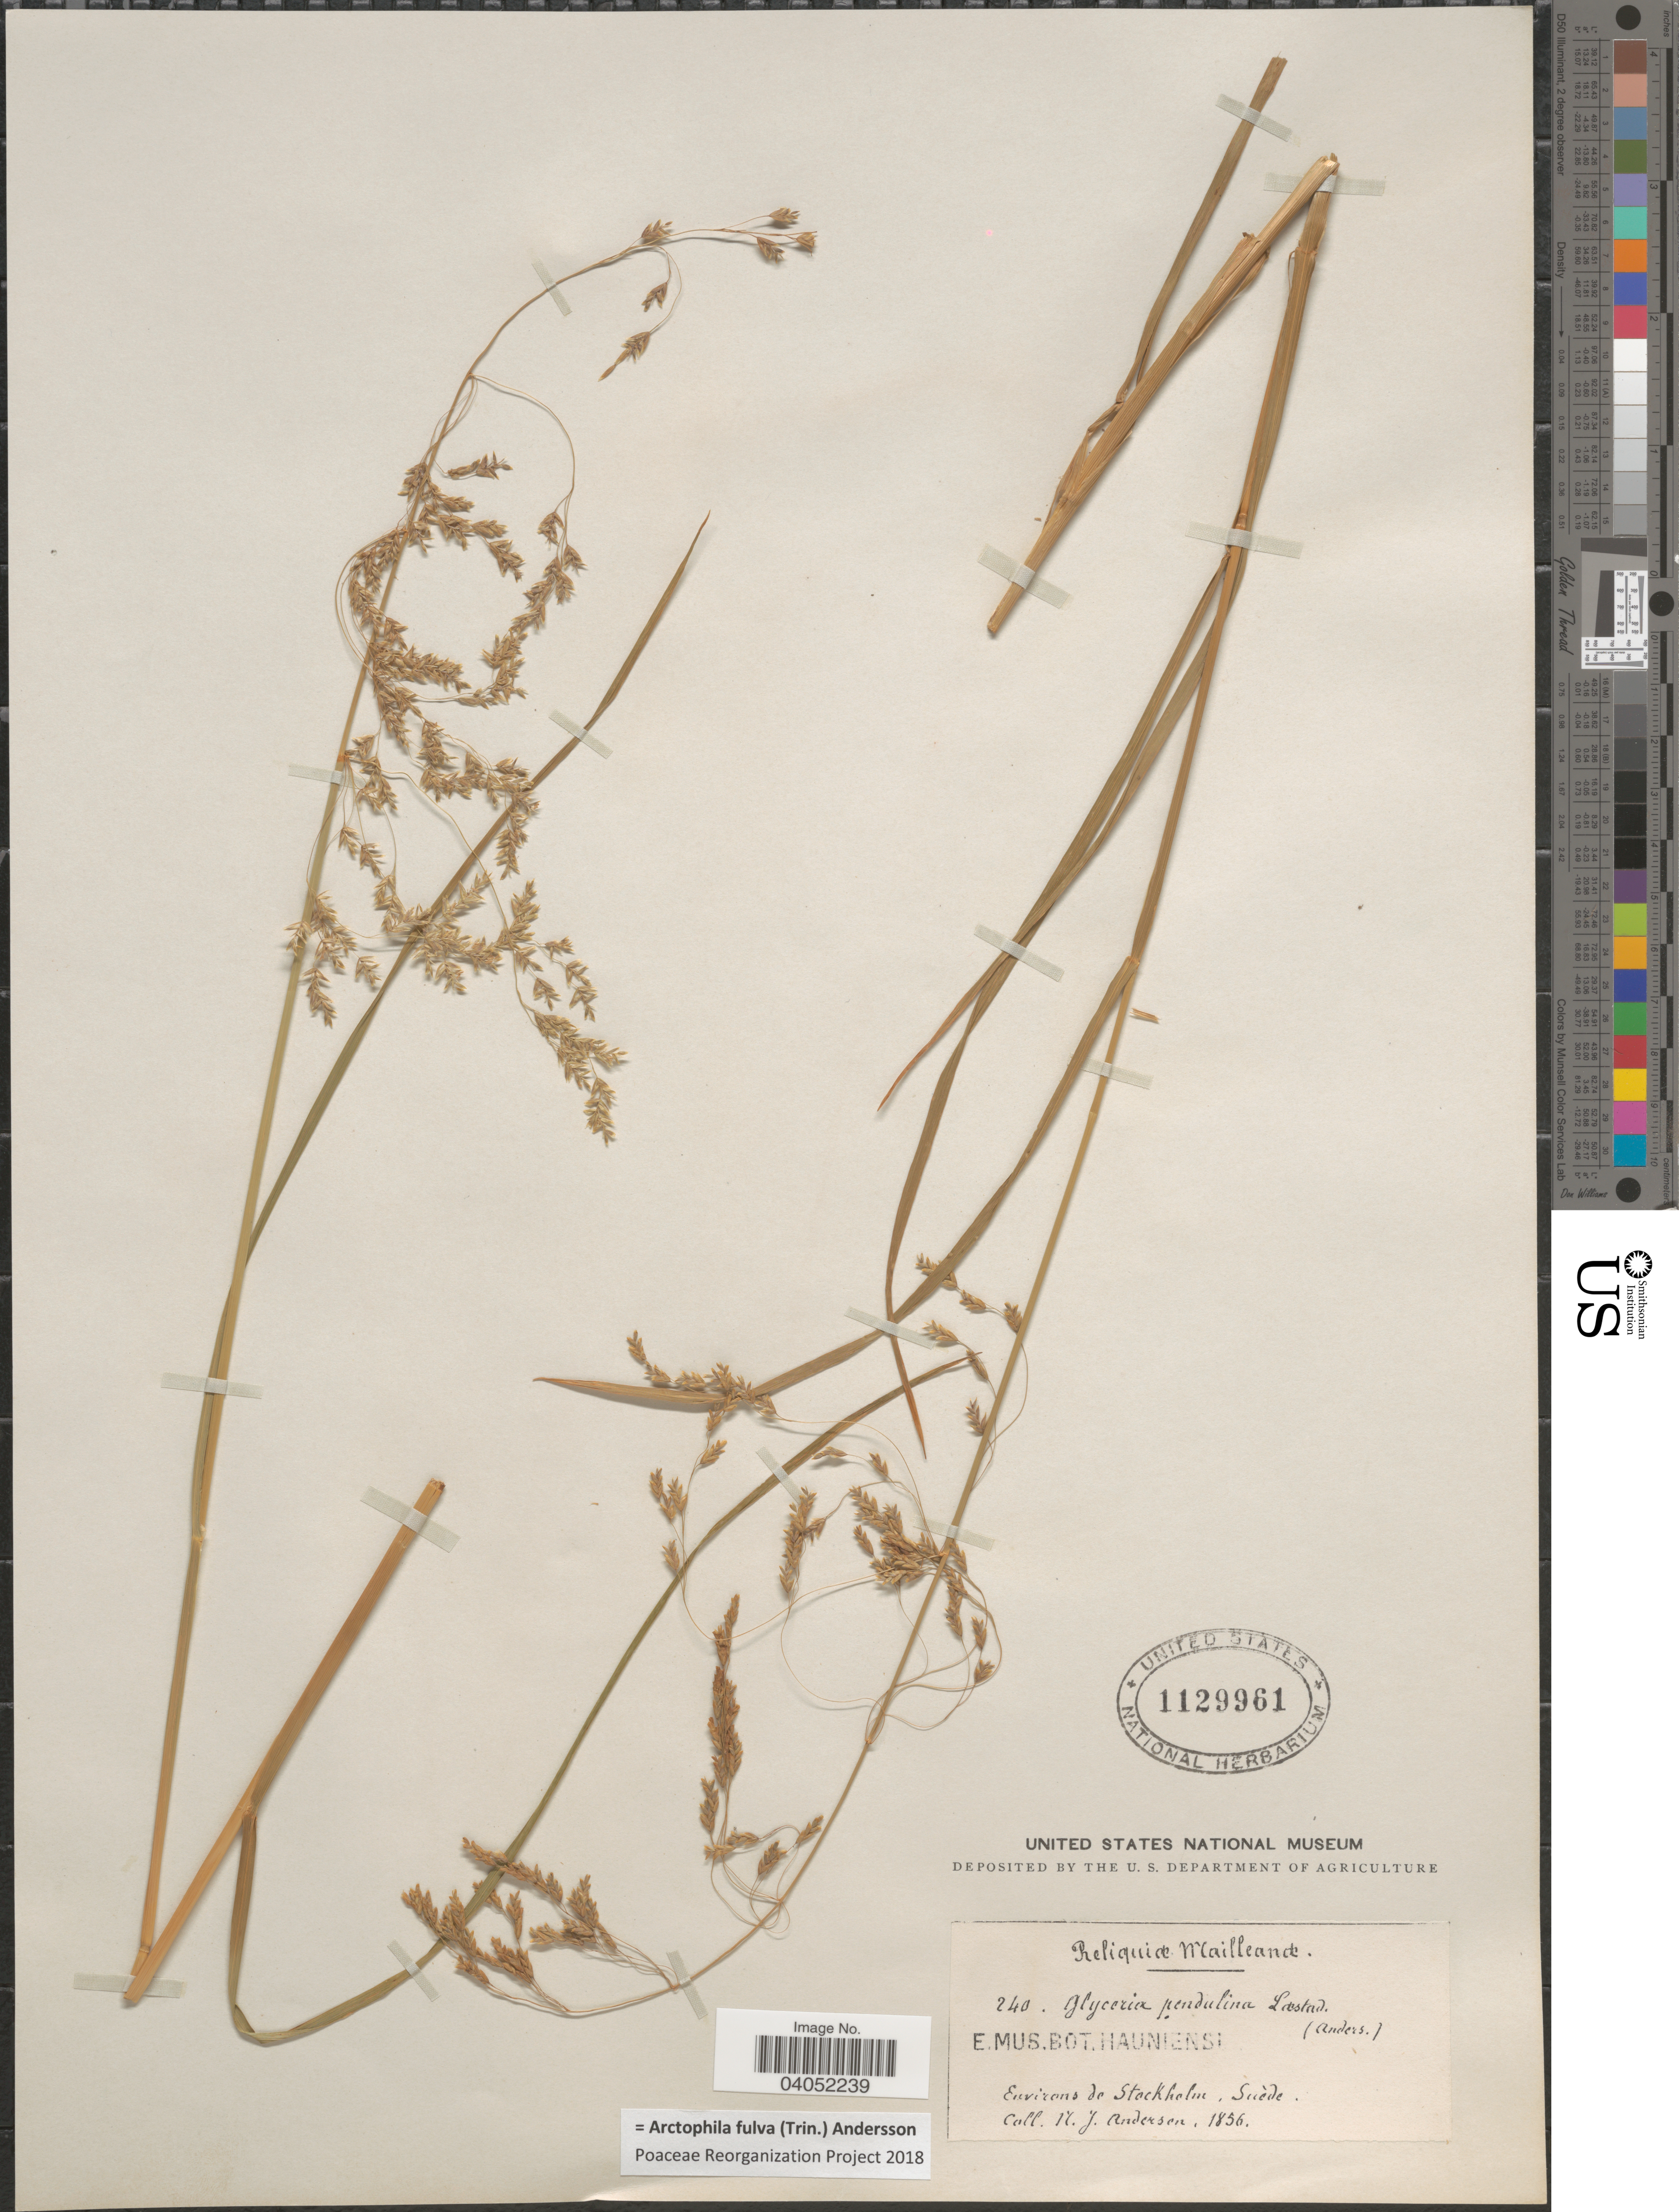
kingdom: Plantae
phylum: Tracheophyta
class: Liliopsida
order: Poales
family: Poaceae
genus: Arctophila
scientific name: Arctophila fulva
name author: (Trin.) Andersson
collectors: N. J. Anderson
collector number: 240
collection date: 1856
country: Sweden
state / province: Stockholm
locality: Environs de Stockholm , Suède.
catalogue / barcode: US 1129961